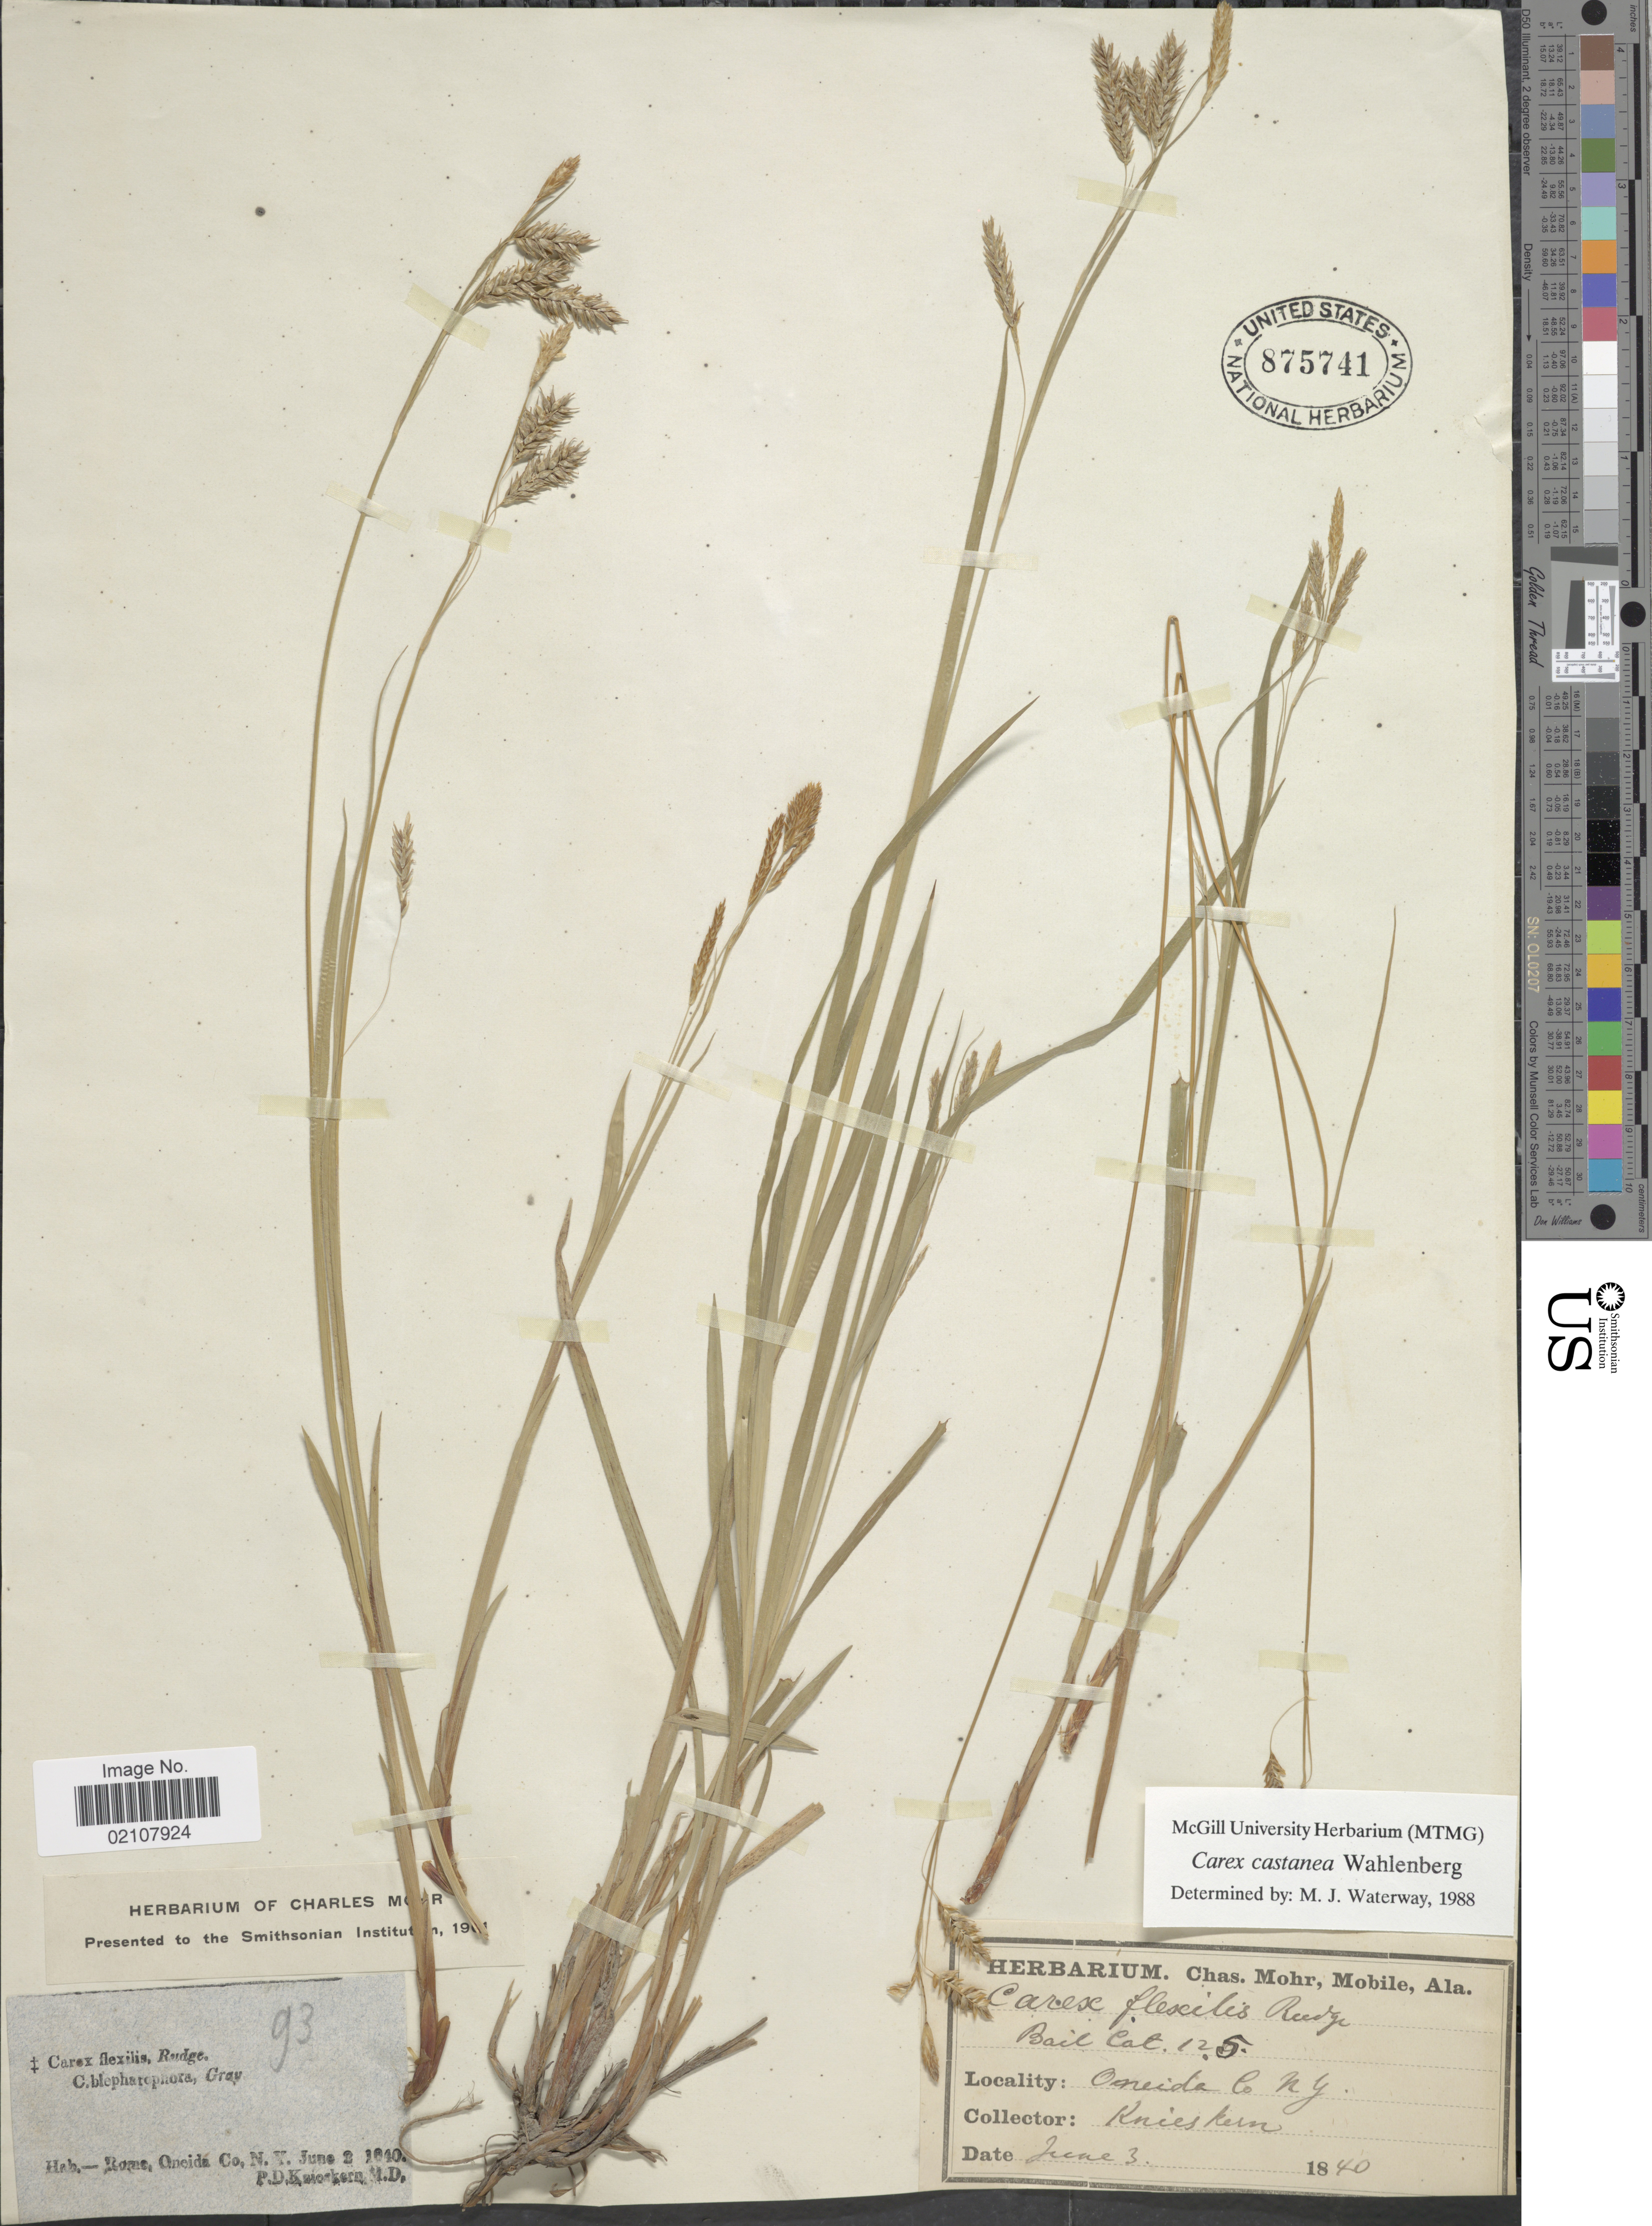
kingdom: Plantae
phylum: Tracheophyta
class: Liliopsida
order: Poales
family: Cyperaceae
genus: Carex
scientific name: Carex castanea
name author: Wahlenb.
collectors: P. D. Knieskern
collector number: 93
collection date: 1840-06-03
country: United States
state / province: New York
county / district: Oneida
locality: Rome, Oneida Co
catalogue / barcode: US 875741